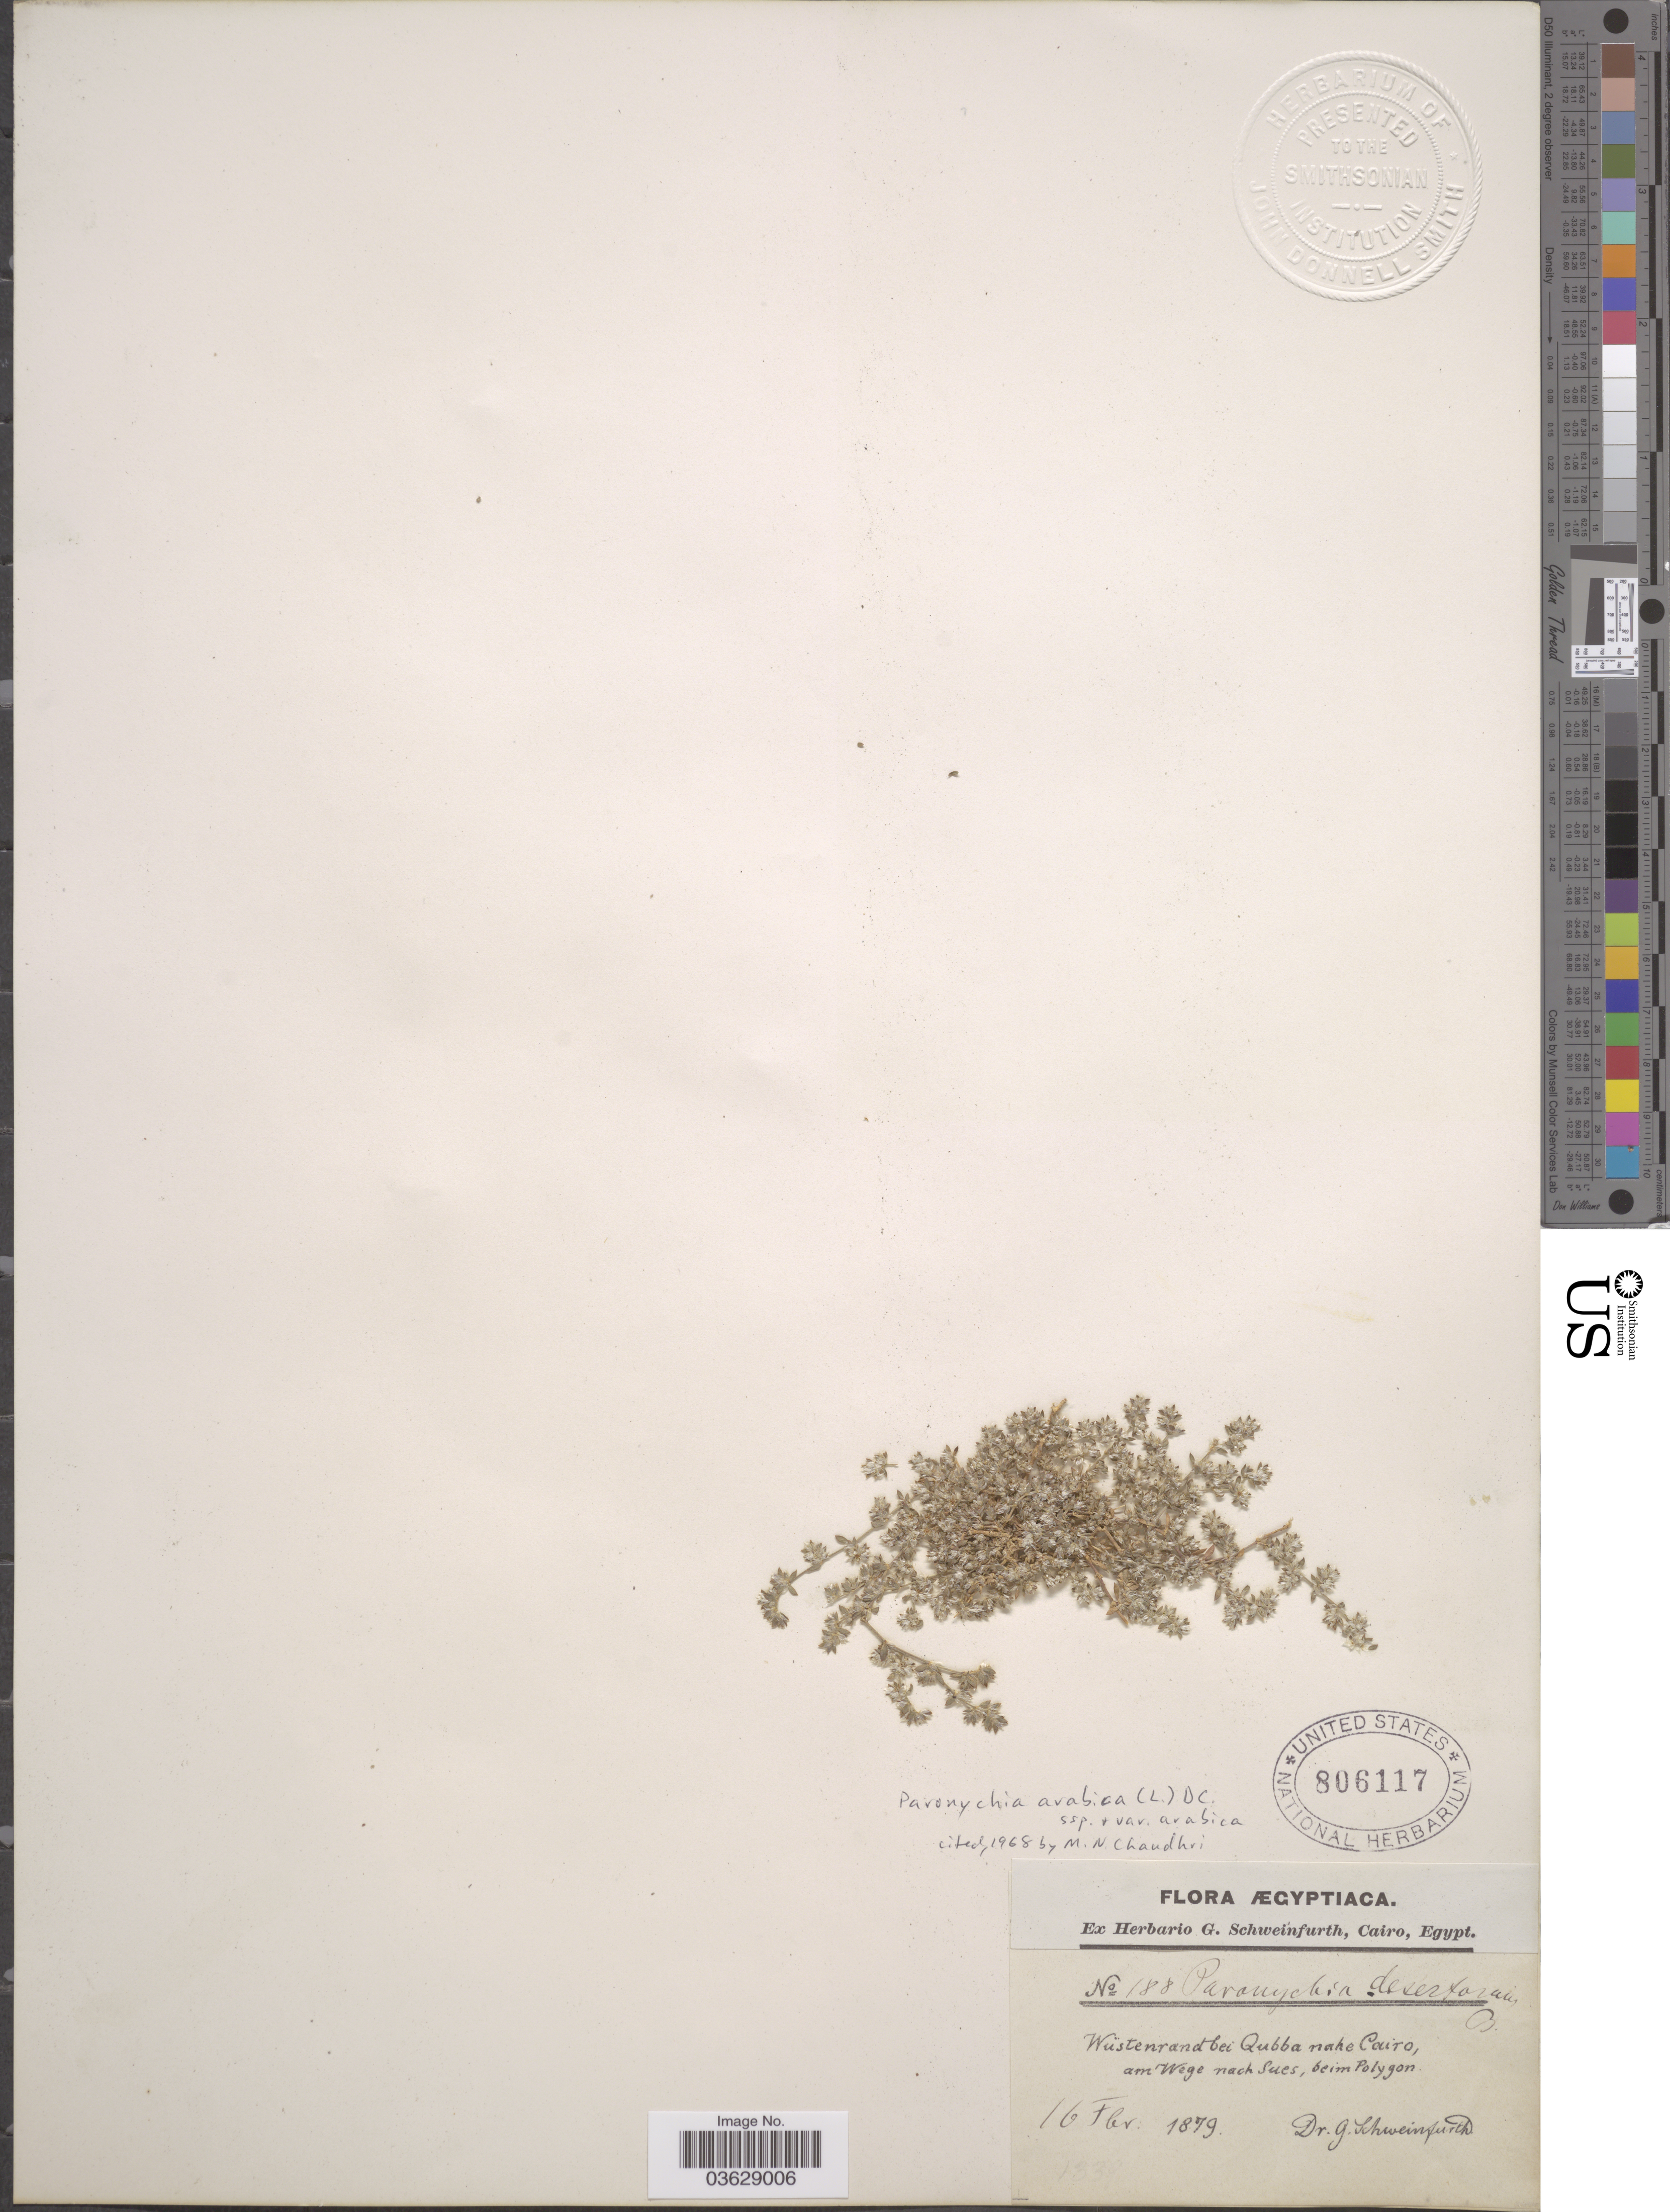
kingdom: Plantae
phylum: Tracheophyta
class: Magnoliopsida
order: Caryophyllales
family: Caryophyllaceae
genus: Paronychia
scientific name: Paronychia arabica subsp. arabica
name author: (L.) DC.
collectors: G. A. Schweinfurth (herbarium)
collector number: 188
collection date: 1879-02-16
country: Egypt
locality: Ægyptiaca. Wüstenrand bei Qubba nahe Cairo, am Wege nach Sues, beim Polygon.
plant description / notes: Cited by Chaudhri, Meded. Bot. Mus. Herb. Rijks Univ. Utrecht 285: 203. 1968.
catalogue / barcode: US 806117